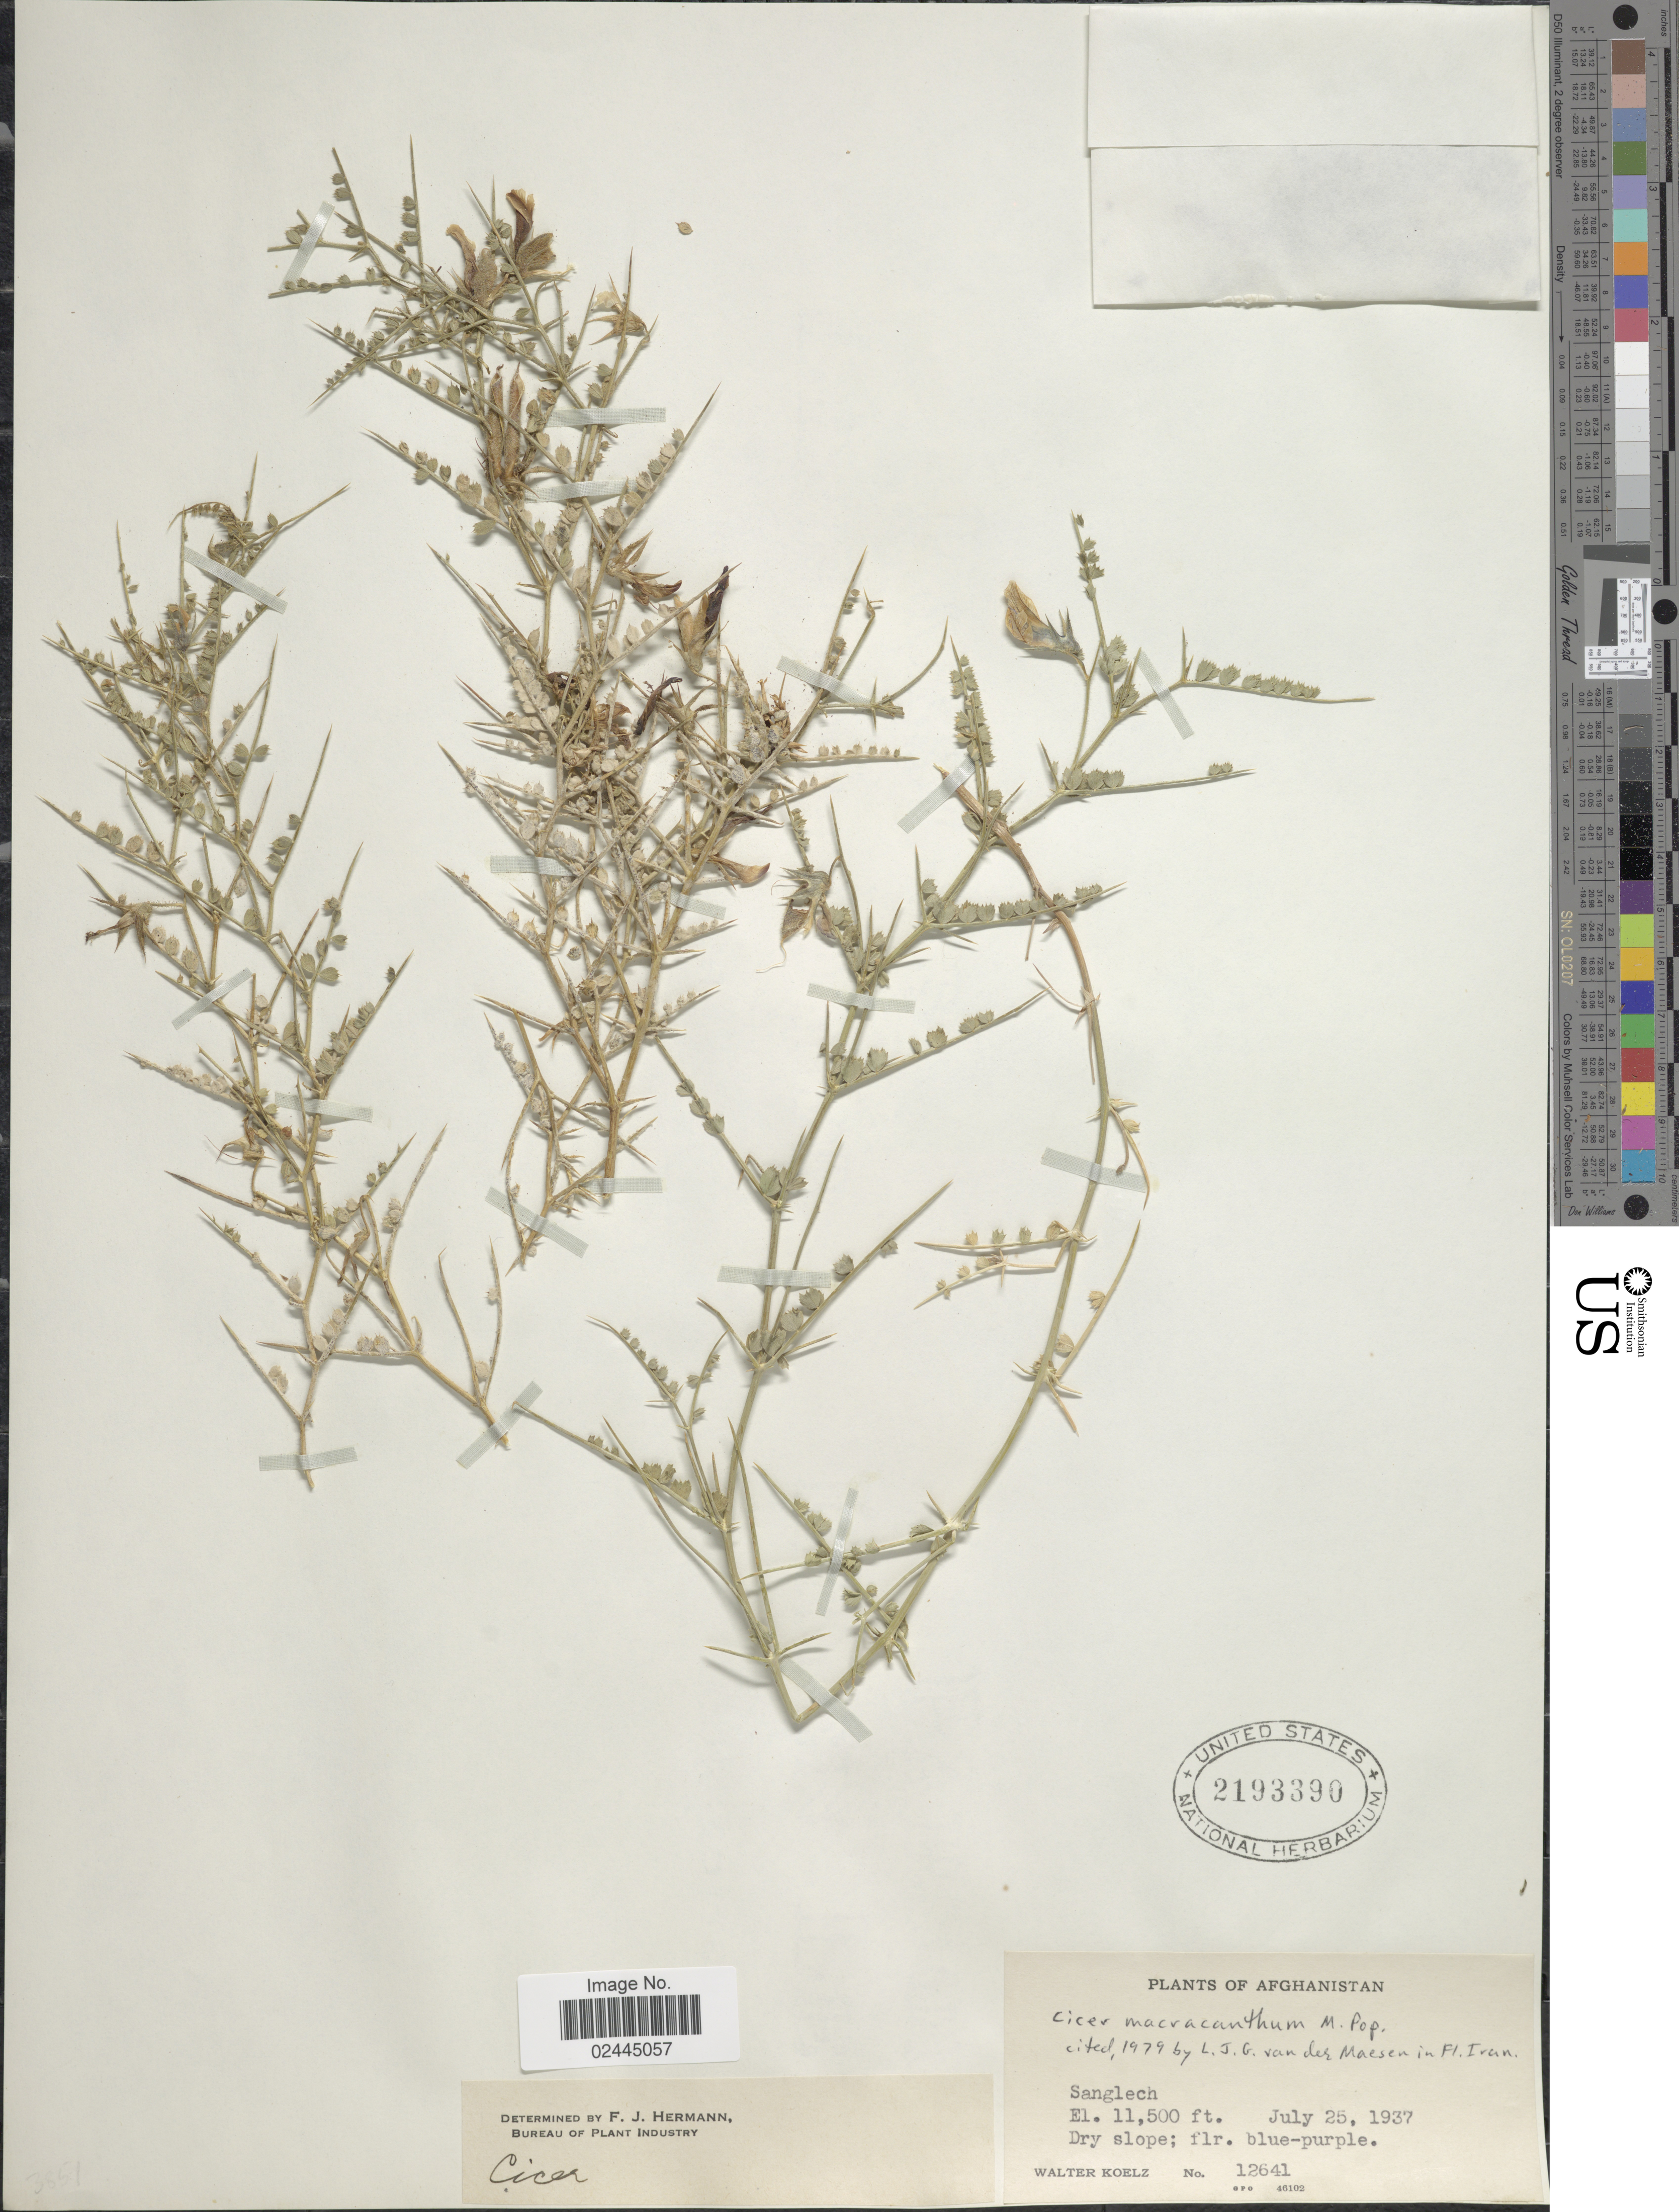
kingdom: Plantae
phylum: Tracheophyta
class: Magnoliopsida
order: Fabales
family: Fabaceae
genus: Cicer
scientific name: Cicer macracanthum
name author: Popov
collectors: W. N. Koelz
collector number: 12641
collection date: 1937-07-25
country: Afghanistan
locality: Sanglech.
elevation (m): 3505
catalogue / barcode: US 2193390